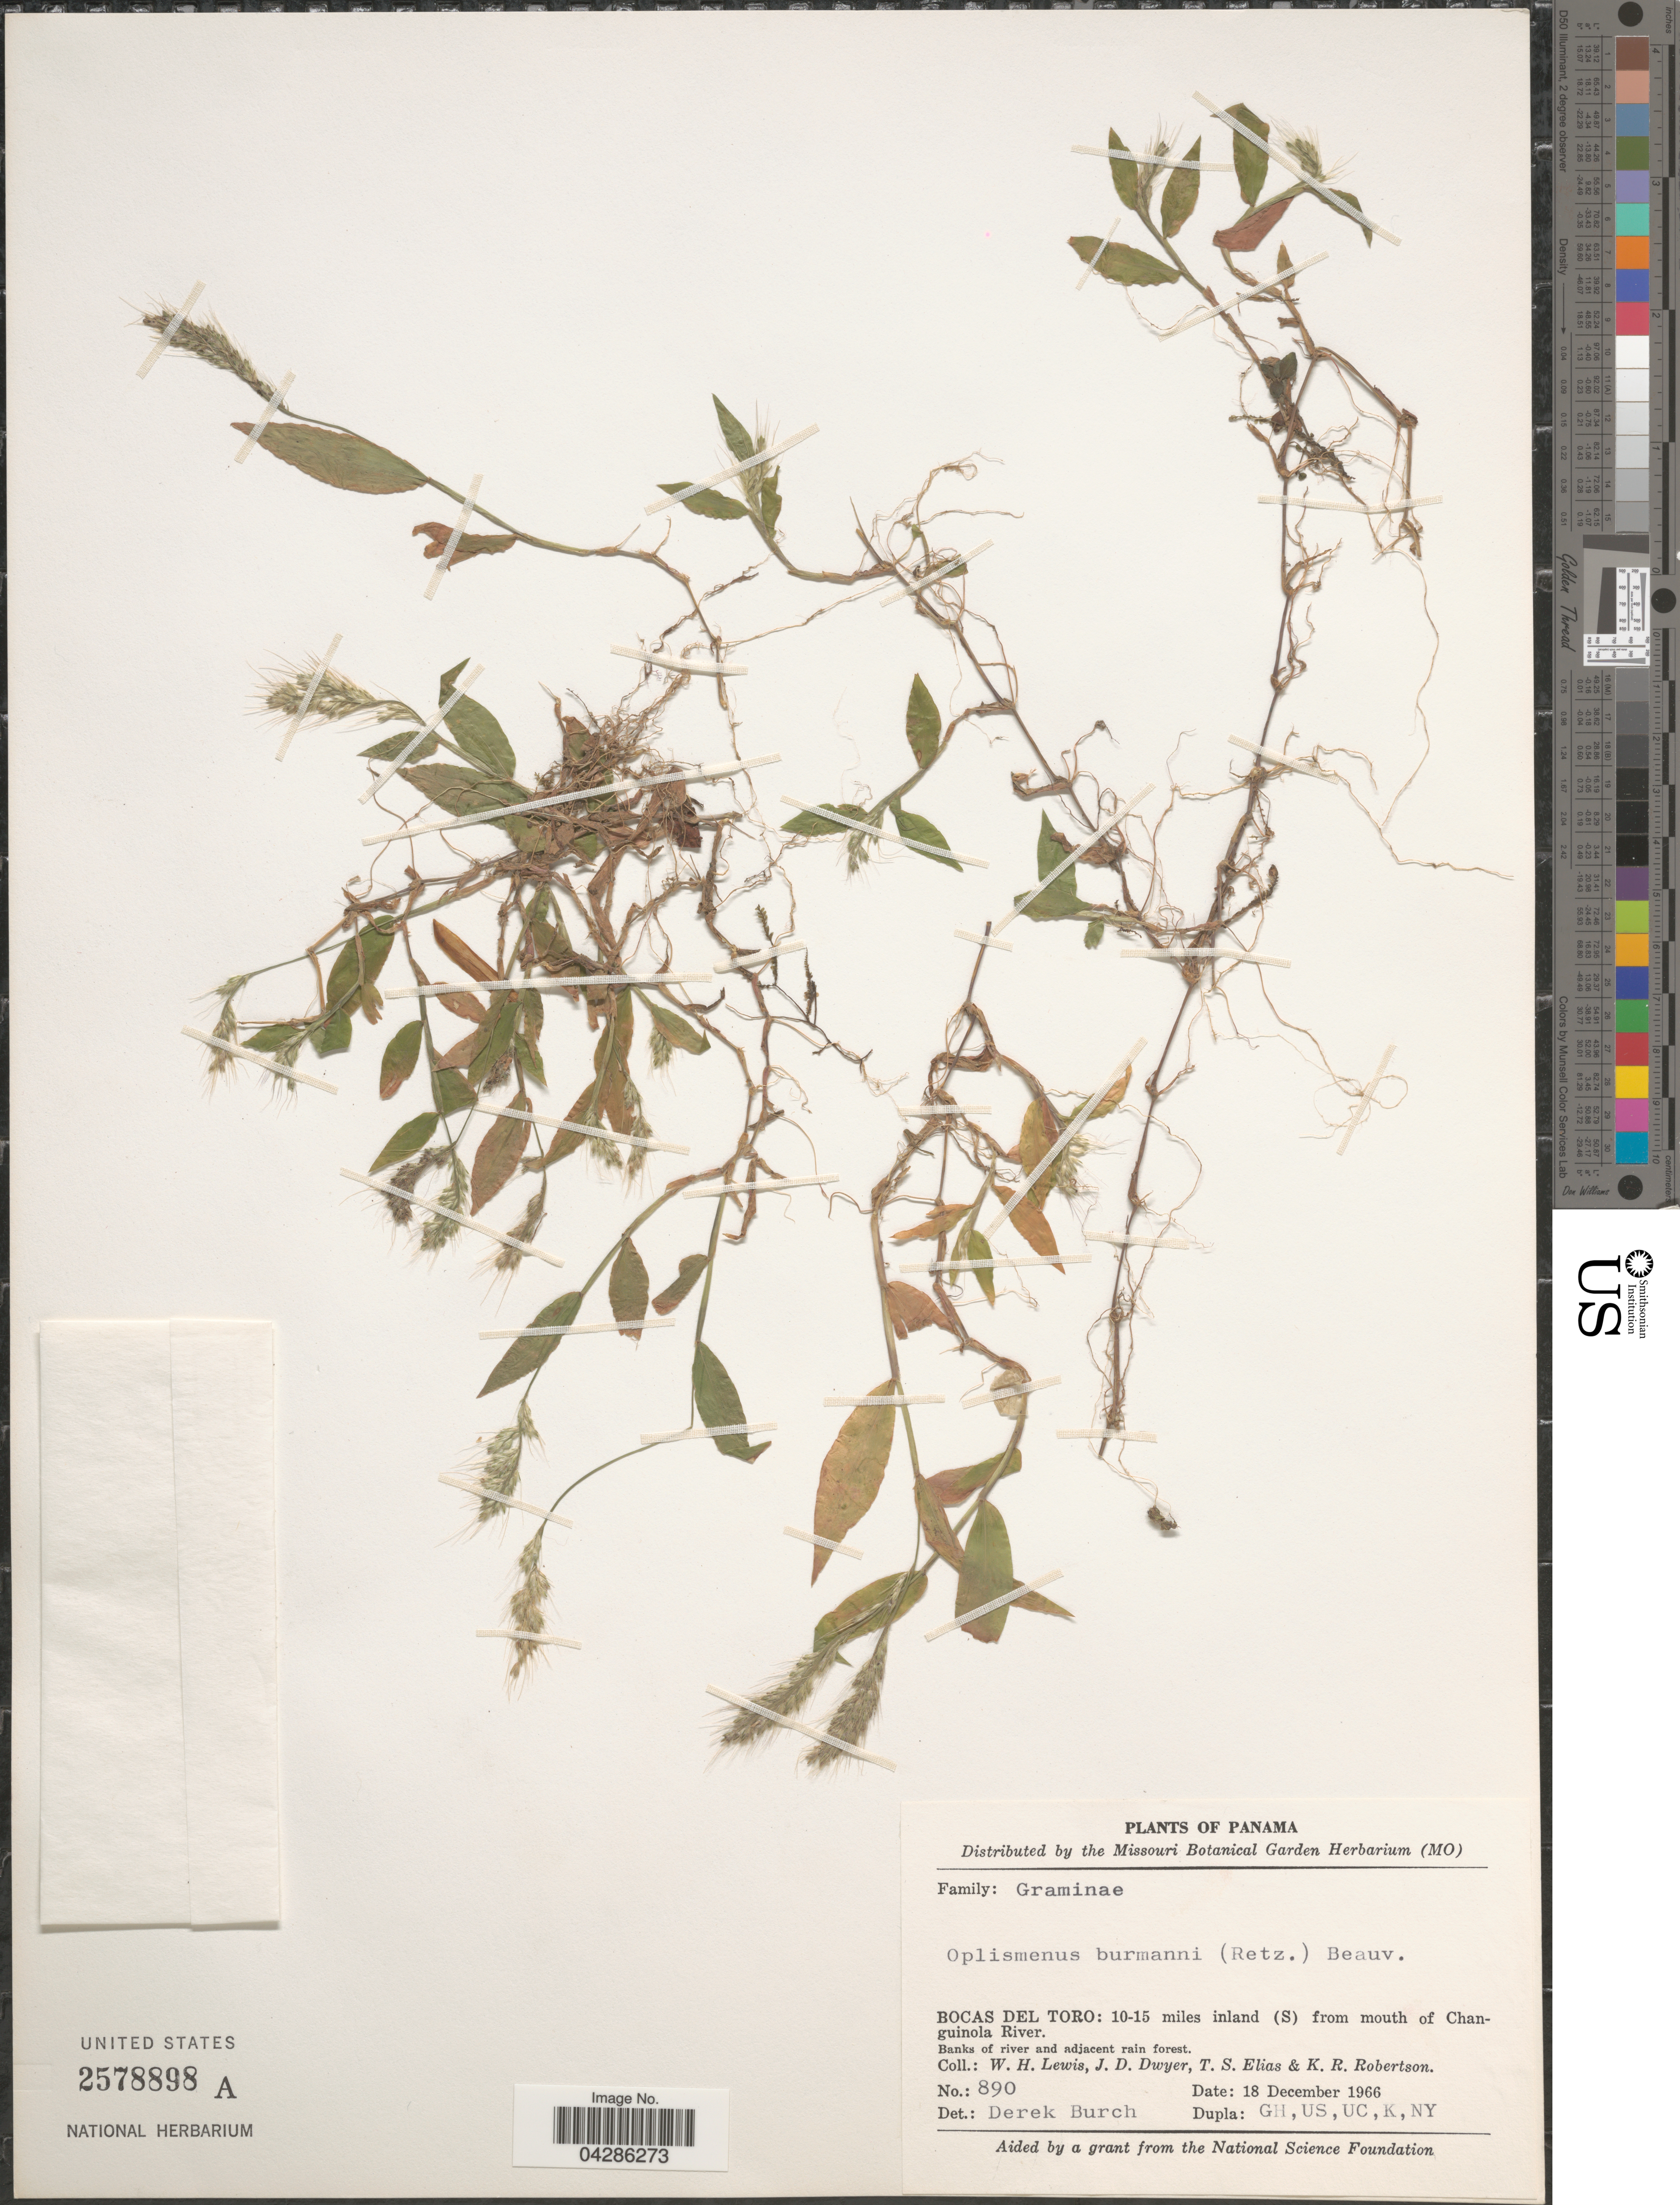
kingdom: Plantae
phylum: Tracheophyta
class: Liliopsida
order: Poales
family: Poaceae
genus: Oplismenus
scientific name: Oplismenus burmannii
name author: (Retz.) P. Beauv.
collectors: W. H. Lewis, J. D. Dwyer, T. S. Elias & K. Robertson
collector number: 890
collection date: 1966-12-18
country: Panama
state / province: Bocas del Toro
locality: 10-15 miles inland (S) from Mouth of Changuinola River. Banks of river and adjacent rain forest.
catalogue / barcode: US 2578898A